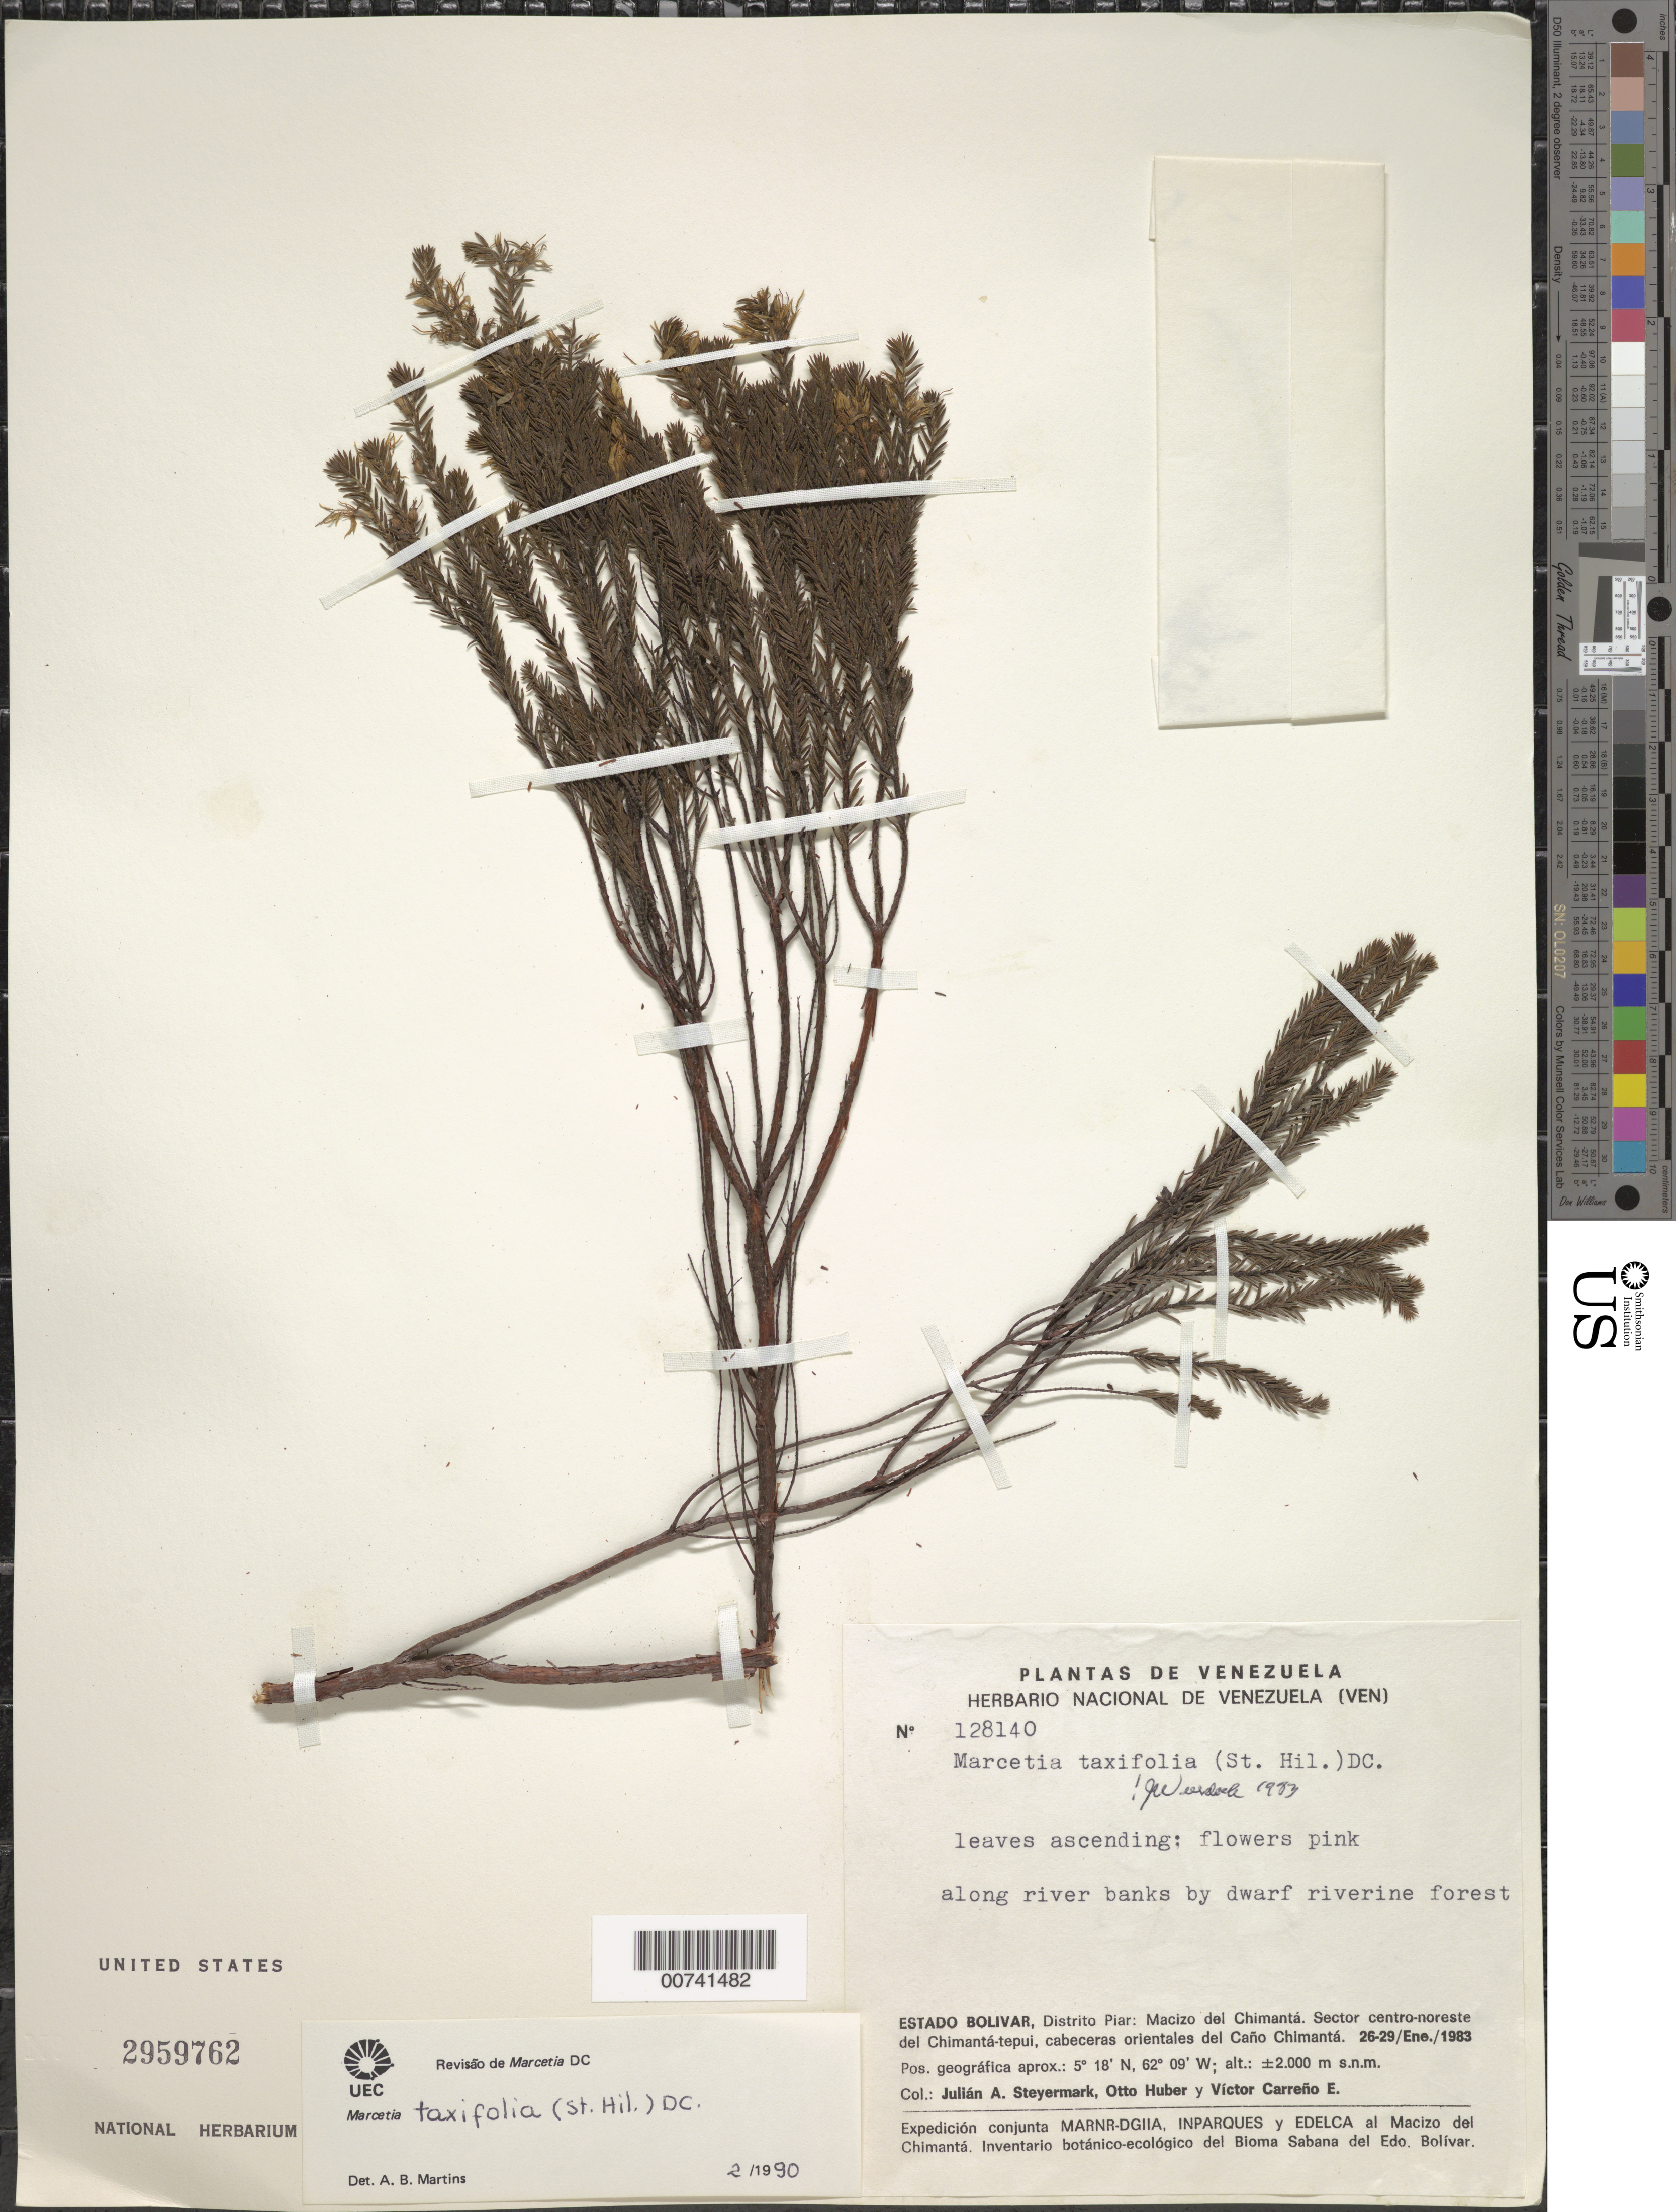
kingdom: Plantae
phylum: Tracheophyta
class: Magnoliopsida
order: Myrtales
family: Melastomataceae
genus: Marcetia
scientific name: Marcetia taxifolia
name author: (A. St.-Hil.) DC.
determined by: Martins, A. B.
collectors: J. Steyermark, O. Huber & V. Carreño E.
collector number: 128140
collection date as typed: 26-Jan-83 to 29-Jan-83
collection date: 1983-01-26/1983-01-29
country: Venezuela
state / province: Bolívar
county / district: Piar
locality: Macizo del Chimantá, sector centro-noreste del Chimantá-tepuí, cabeceras orientales del Caño Chimantá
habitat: Along riverbanks by dwarf riverine forest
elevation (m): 2000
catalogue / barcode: US 2959762